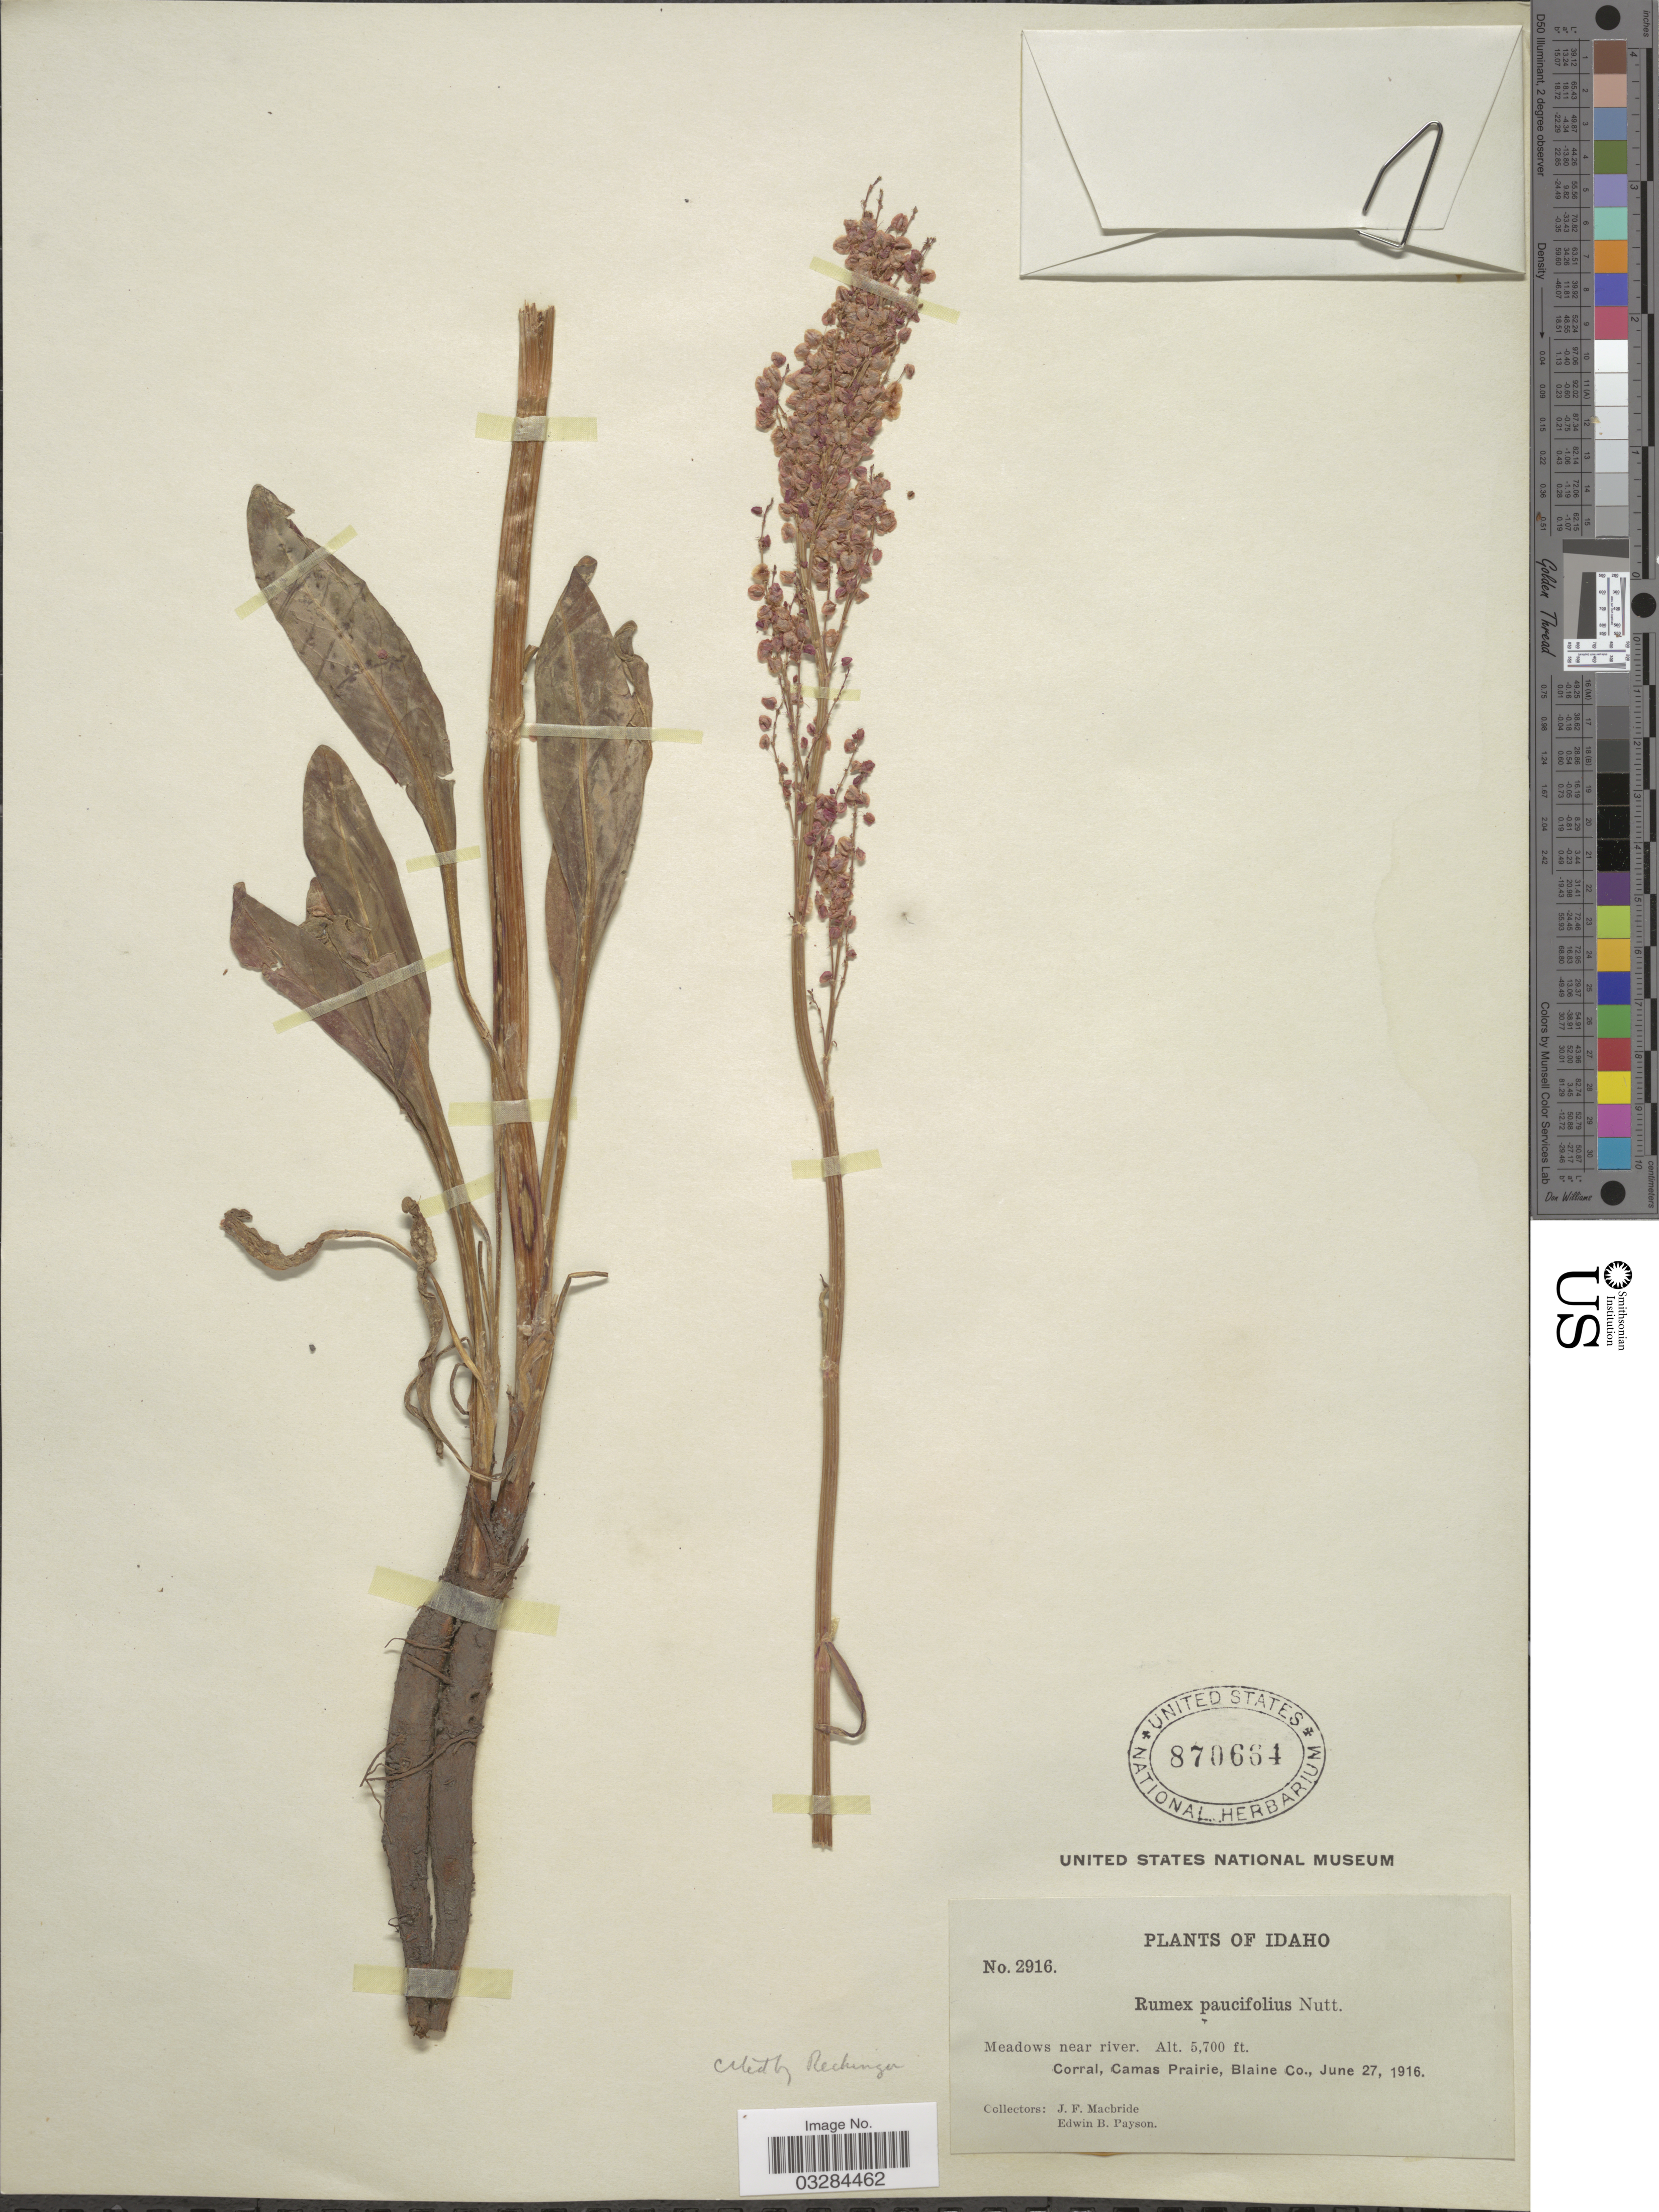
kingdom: Plantae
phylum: Tracheophyta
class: Magnoliopsida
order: Caryophyllales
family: Polygonaceae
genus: Rumex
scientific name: Rumex paucifolius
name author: Nutt.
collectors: J. F. Macbride & E. B. Payson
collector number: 2916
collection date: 1916-06-27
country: United States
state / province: Idaho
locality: Meadows near river. Corral, Camas Prairie, Blaine Co.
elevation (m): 1737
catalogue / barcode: US 870664